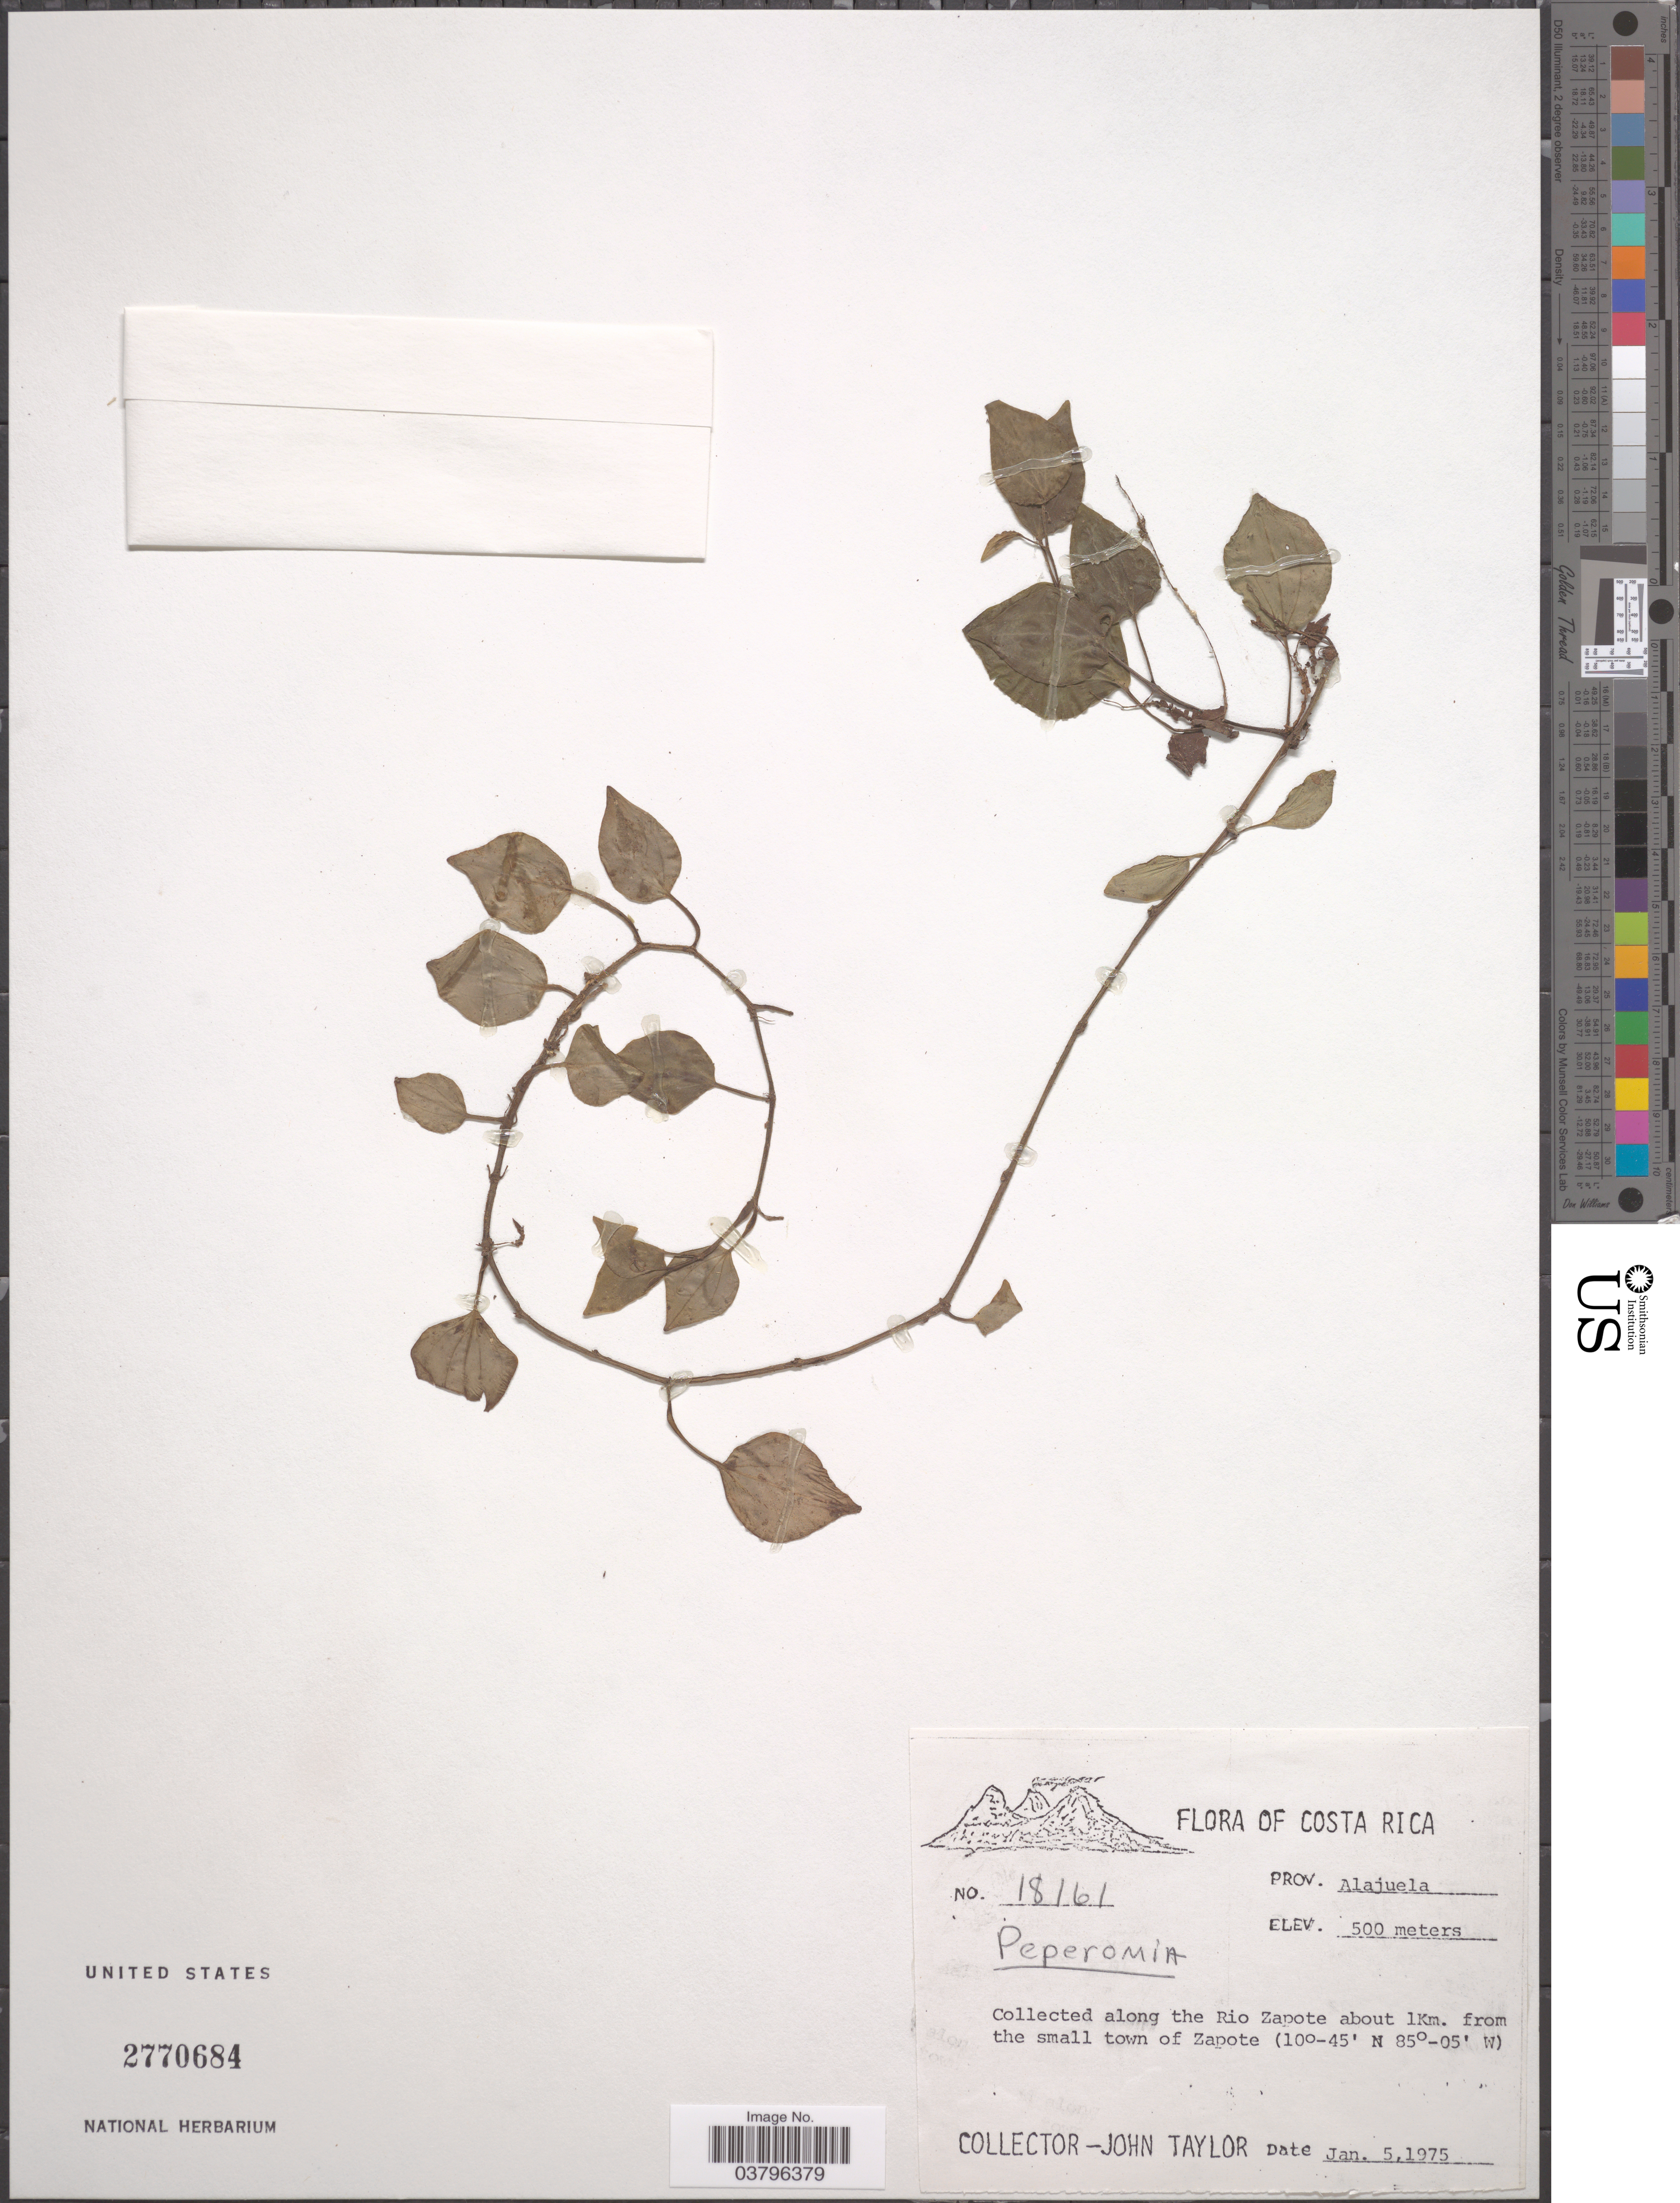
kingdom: Plantae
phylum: Tracheophyta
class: Magnoliopsida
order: Piperales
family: Piperaceae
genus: Peperomia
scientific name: Peperomia sp.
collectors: J. Taylor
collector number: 18161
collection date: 1975-01-05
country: Costa Rica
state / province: Alajuela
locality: Along the Rio Zapote about 1Km. from the small town of Zapote.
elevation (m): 500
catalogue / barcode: US 2770684